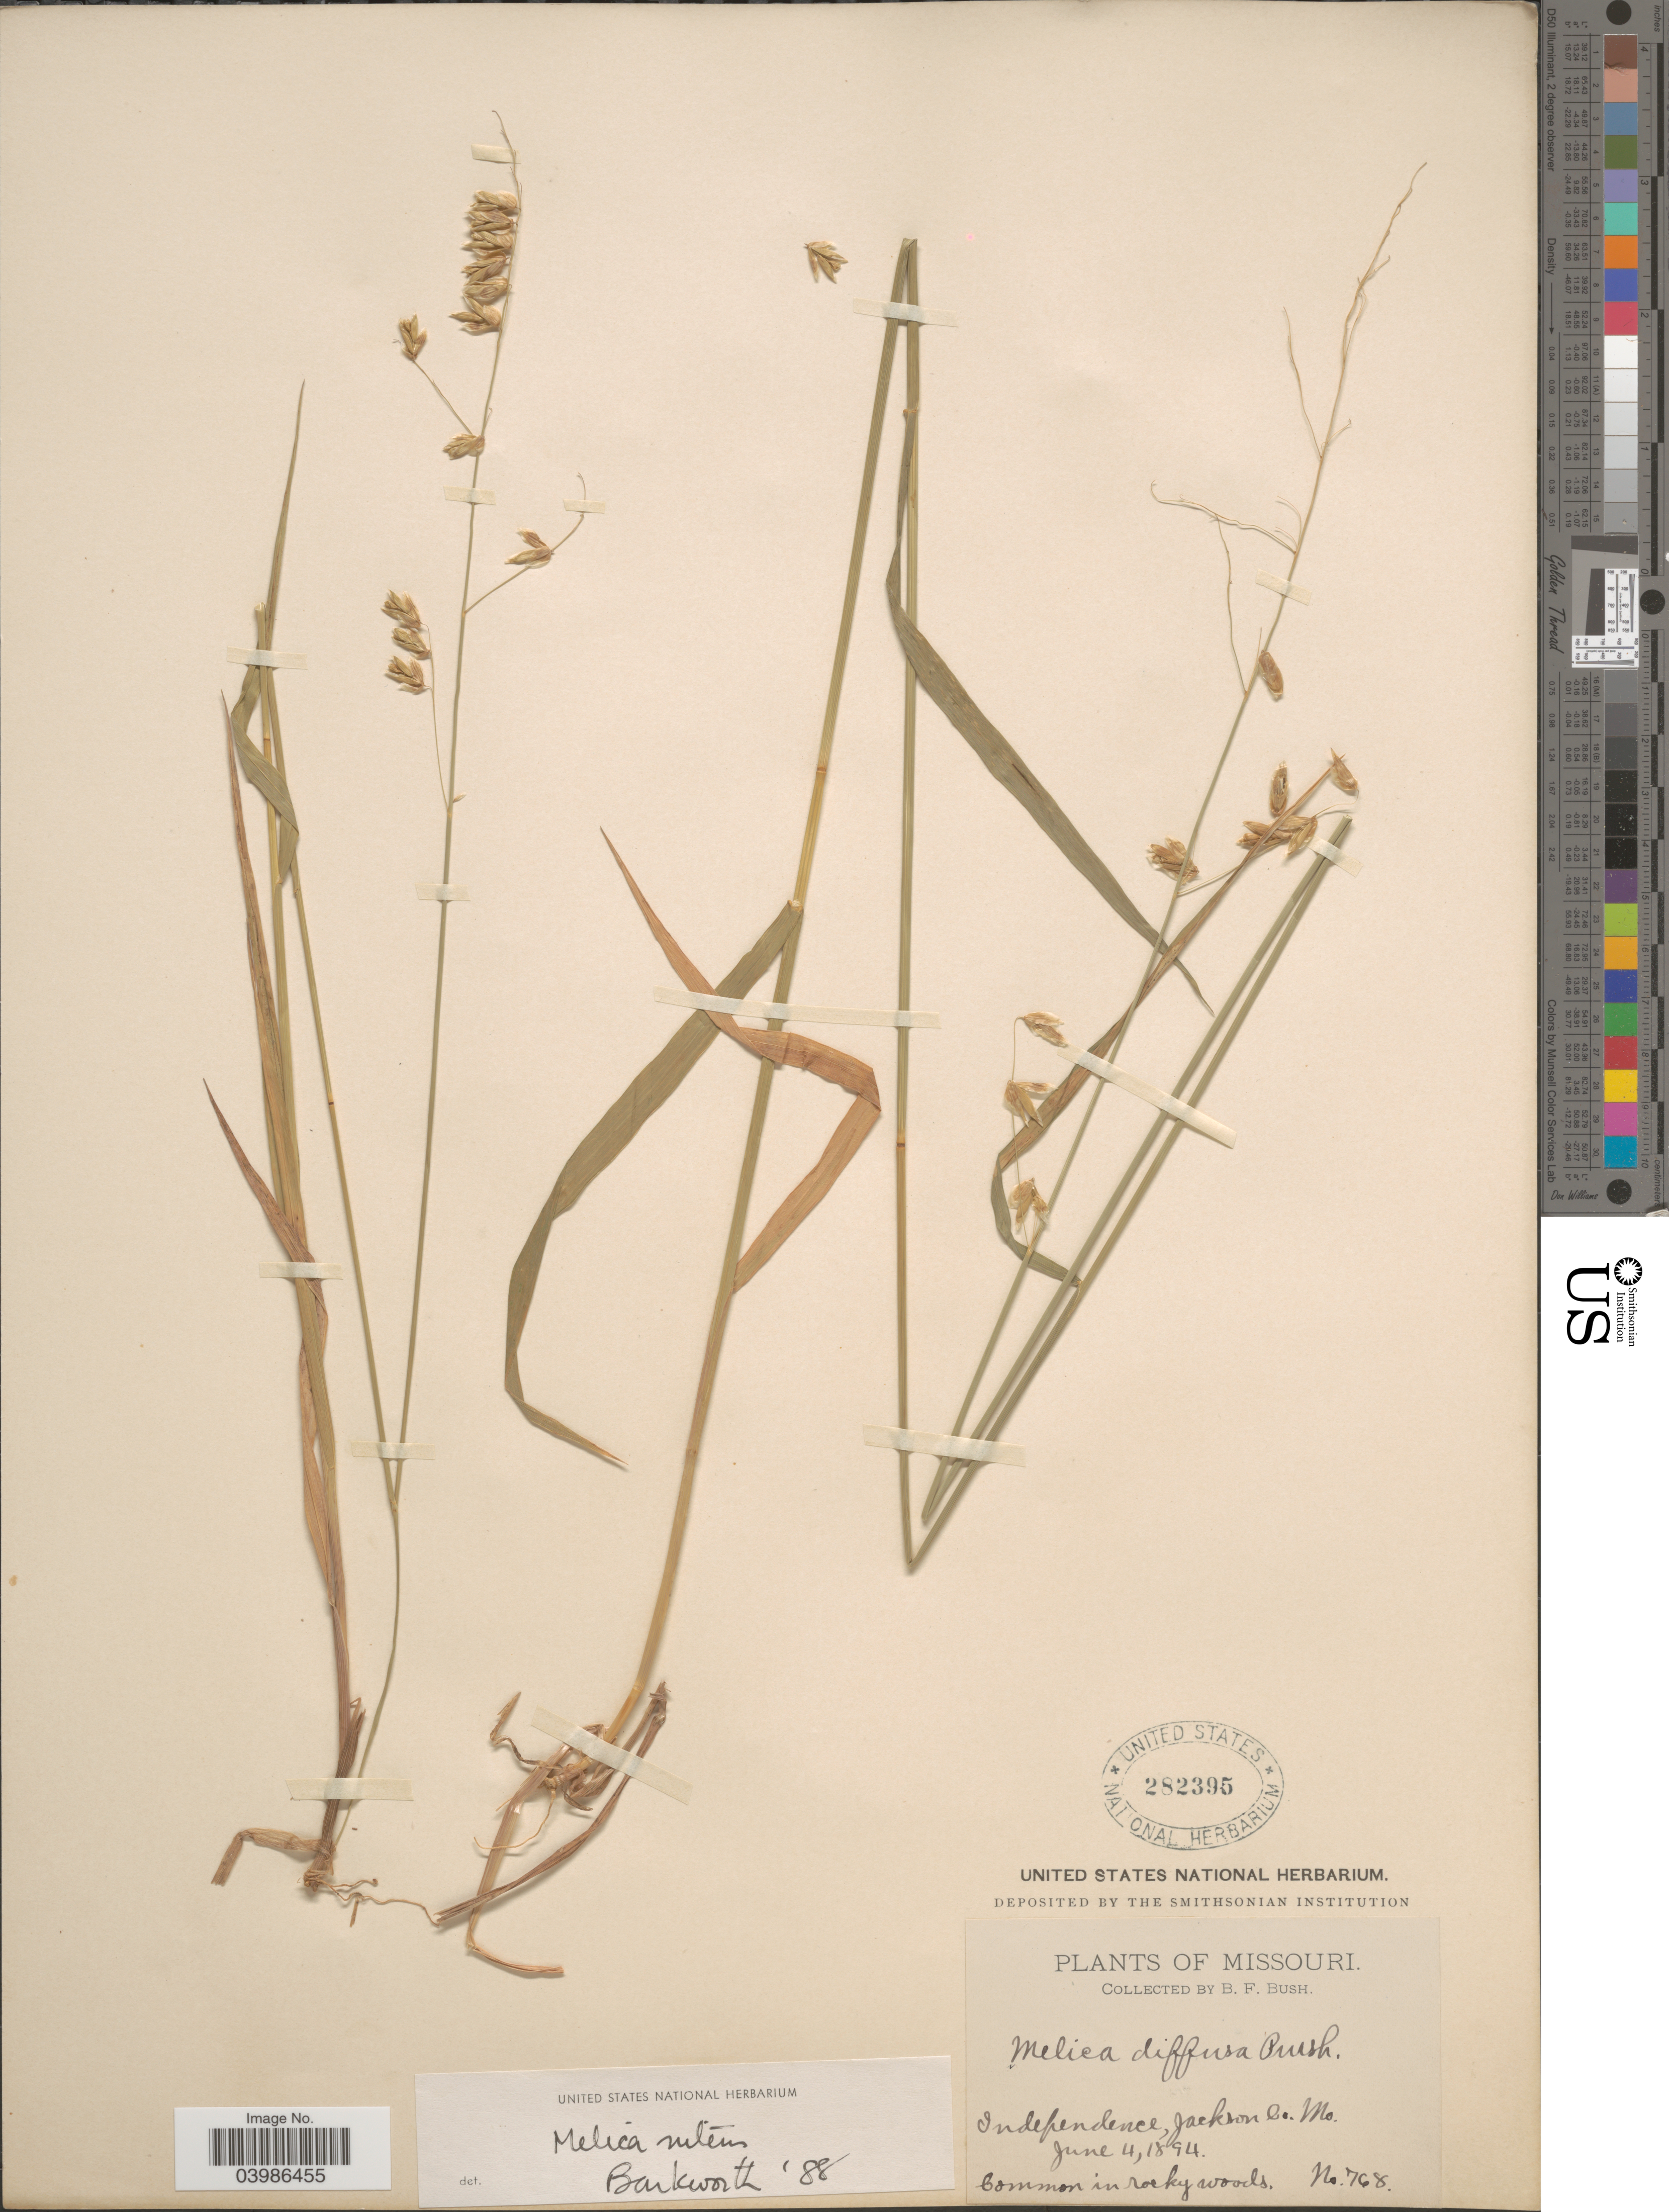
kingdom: Plantae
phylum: Tracheophyta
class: Liliopsida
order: Poales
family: Poaceae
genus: Melica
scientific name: Melica nitens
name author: (Scribn.) Nutt. ex Piper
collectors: B. F. Bush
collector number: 768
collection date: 1894-06-04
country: United States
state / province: Missouri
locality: Independence, Jackson Co.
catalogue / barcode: US 282395